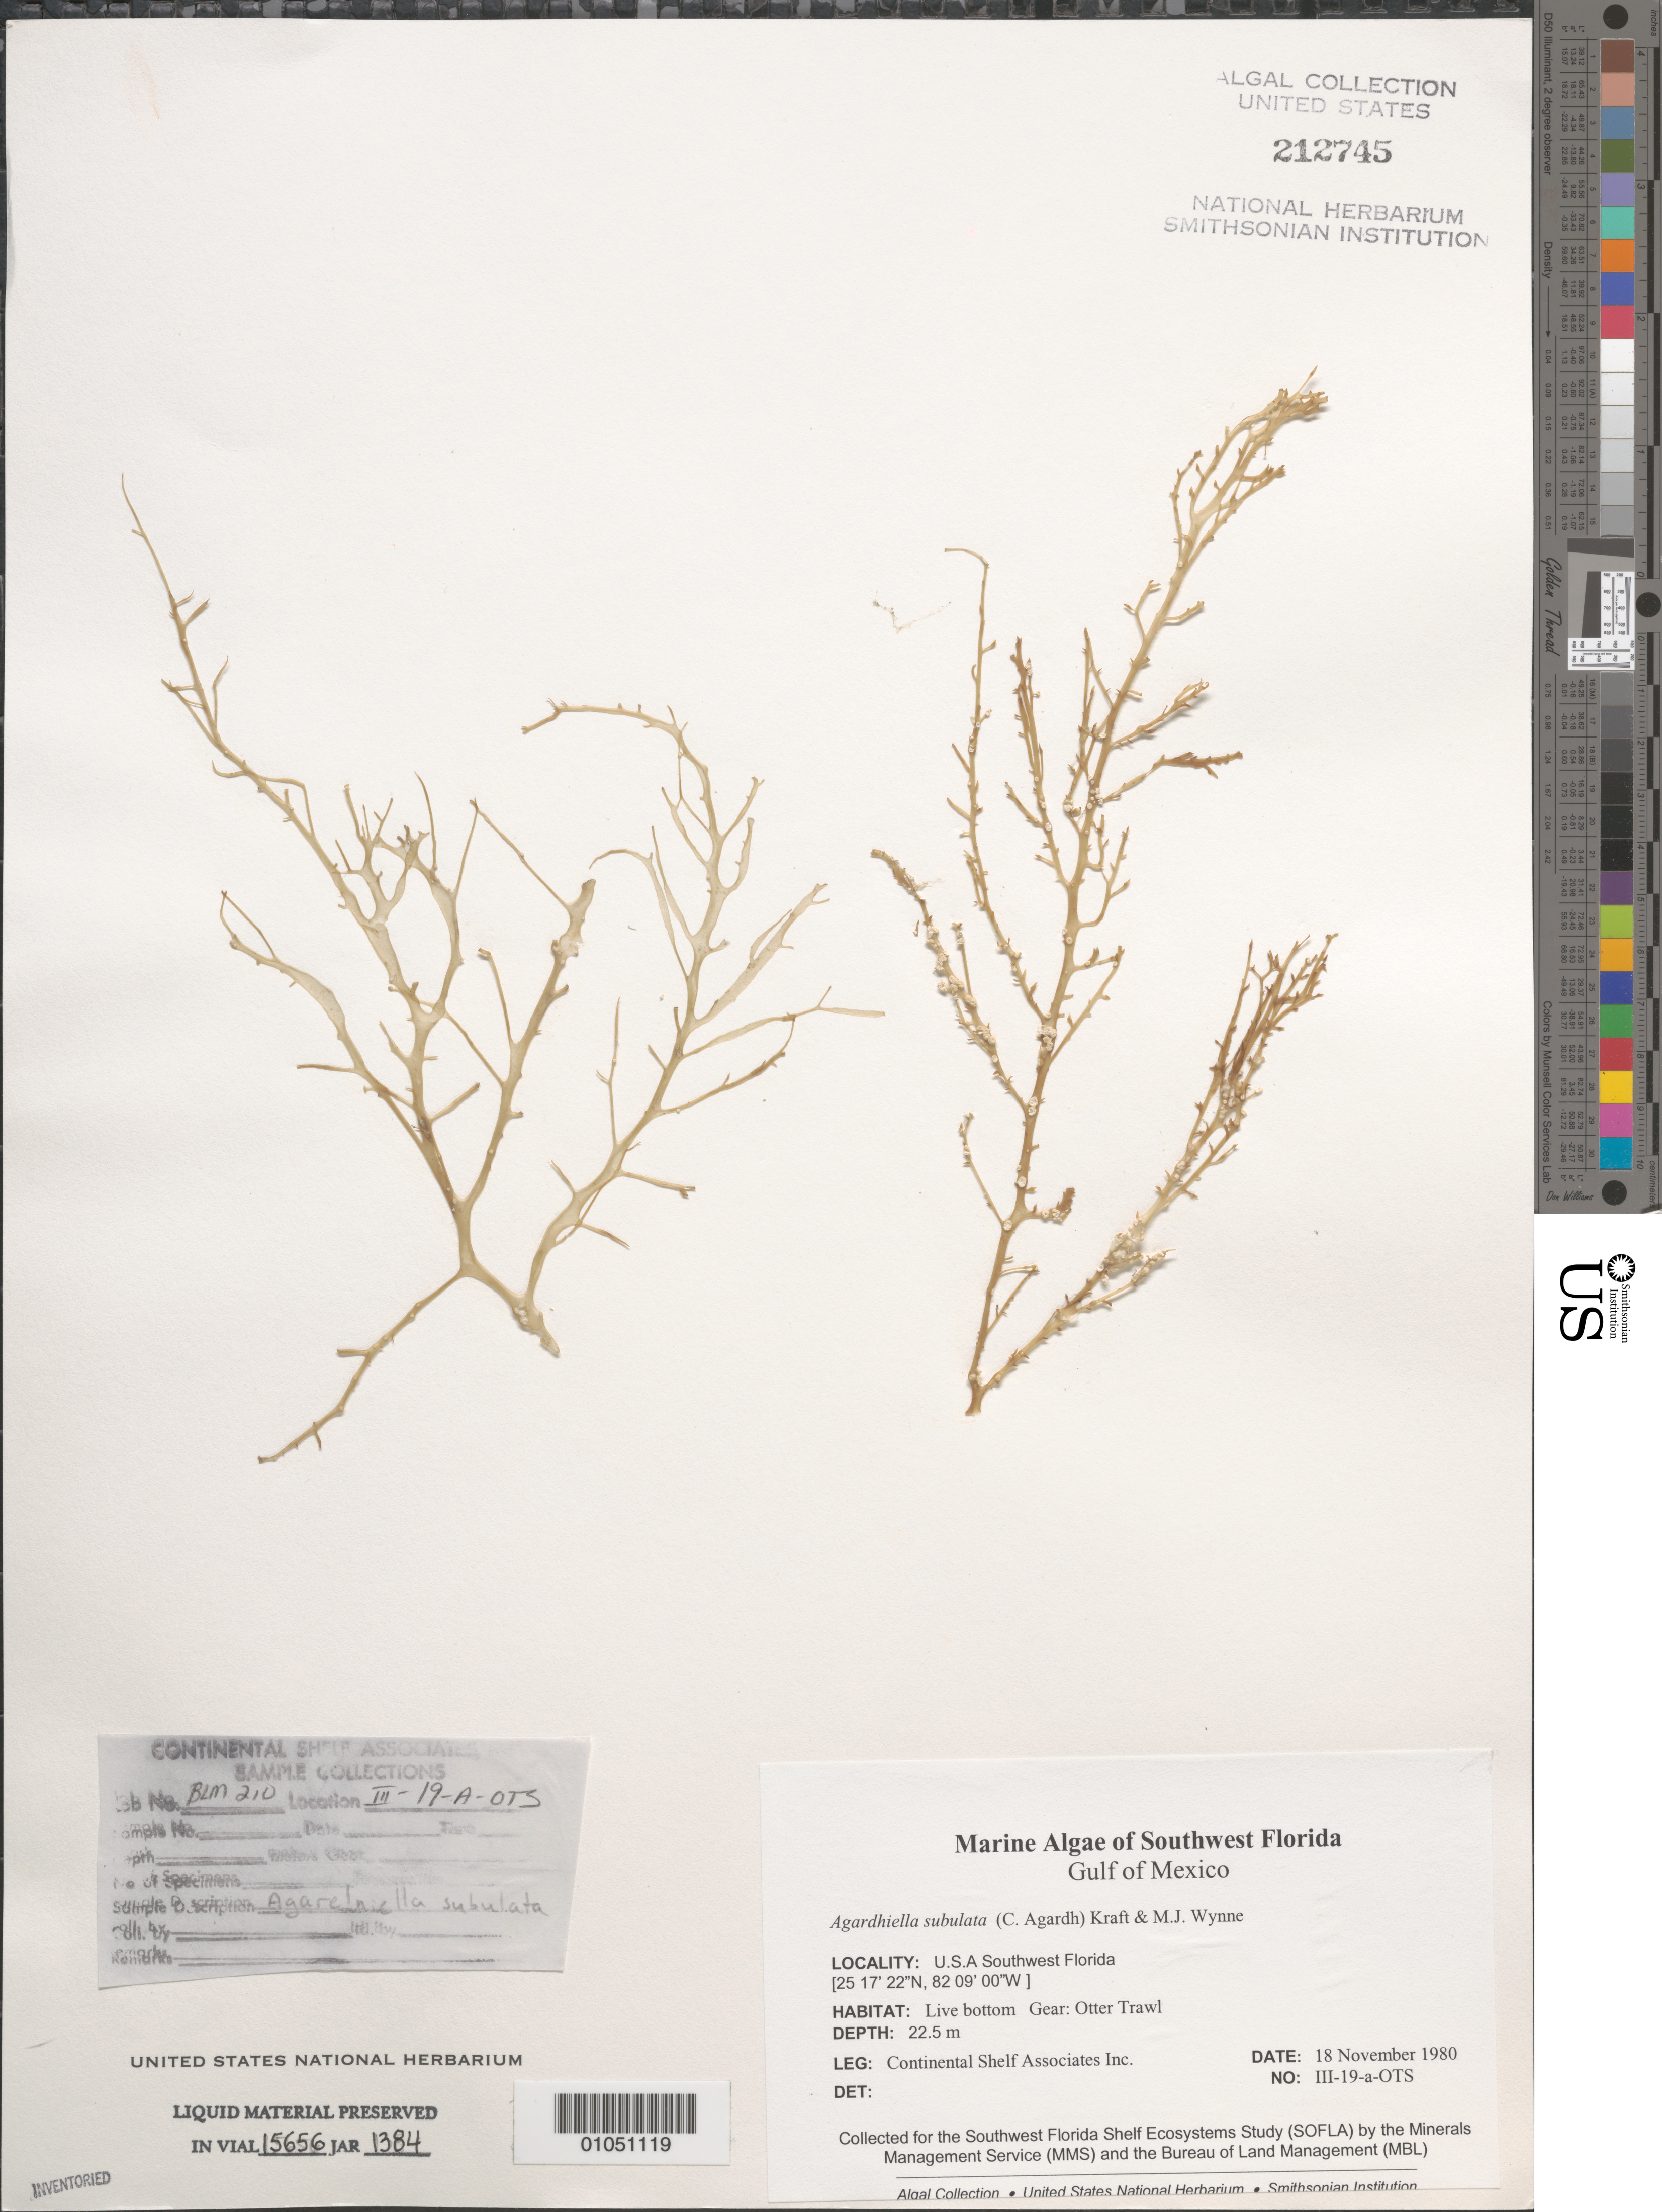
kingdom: Plantae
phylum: Rhodophyta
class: Florideophyceae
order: Gigartinales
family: Solieriaceae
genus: Agardhiella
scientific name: Agardhiella subulata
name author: (C. Agardh) G.T.Kraft & M.J. Wynne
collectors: Continental Shelf Associates for the MMS/BLM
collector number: BLM-210-III-19-A-OTS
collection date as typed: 18 Nov 1980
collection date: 1980-11-18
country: United States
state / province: Florida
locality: Gulf of Mexico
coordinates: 25 17'22"N, 82 09'00"W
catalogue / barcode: US 212745